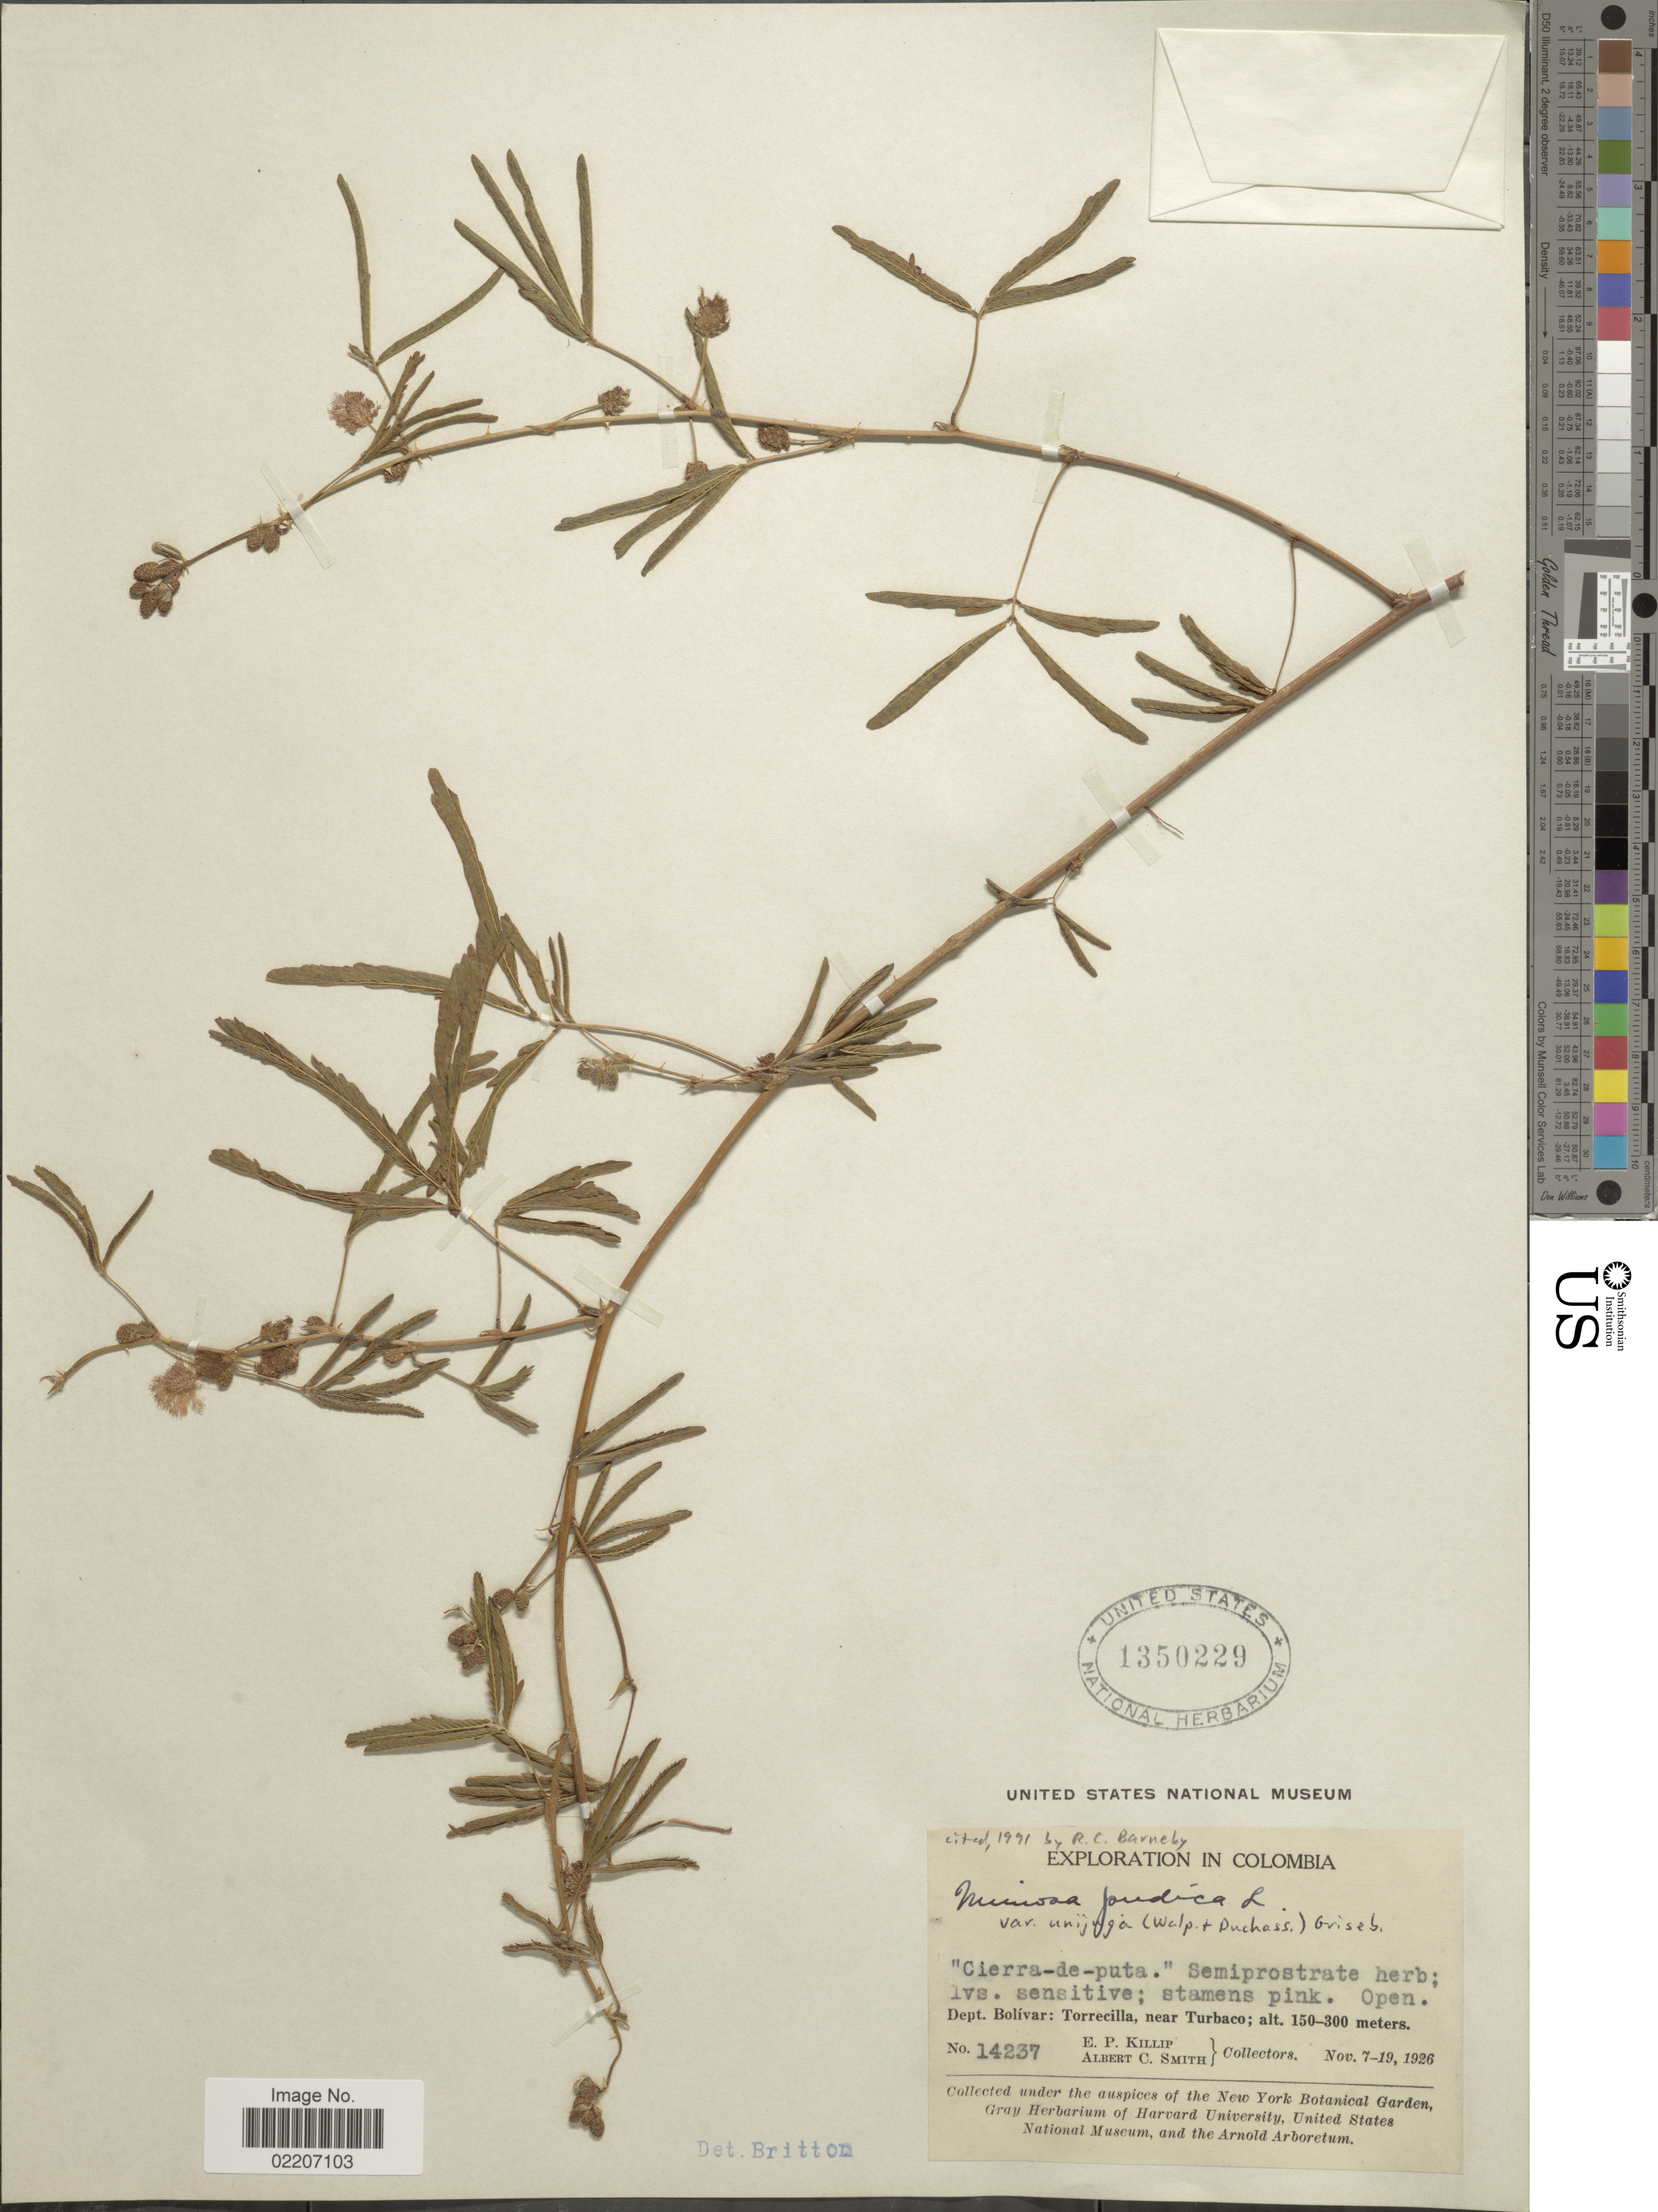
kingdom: Plantae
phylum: Tracheophyta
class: Magnoliopsida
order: Fabales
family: Fabaceae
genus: Mimosa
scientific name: Mimosa pudica var. unijuga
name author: (Walp. & Duchass.) Griseb.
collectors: E. P. Killip & A. C. Smith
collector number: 14237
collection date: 1926-11-07/1926-11-19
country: Colombia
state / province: Bolívar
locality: Dept. Bolivar: Torrecilla, near Turbaco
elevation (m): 150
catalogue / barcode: US 1350229